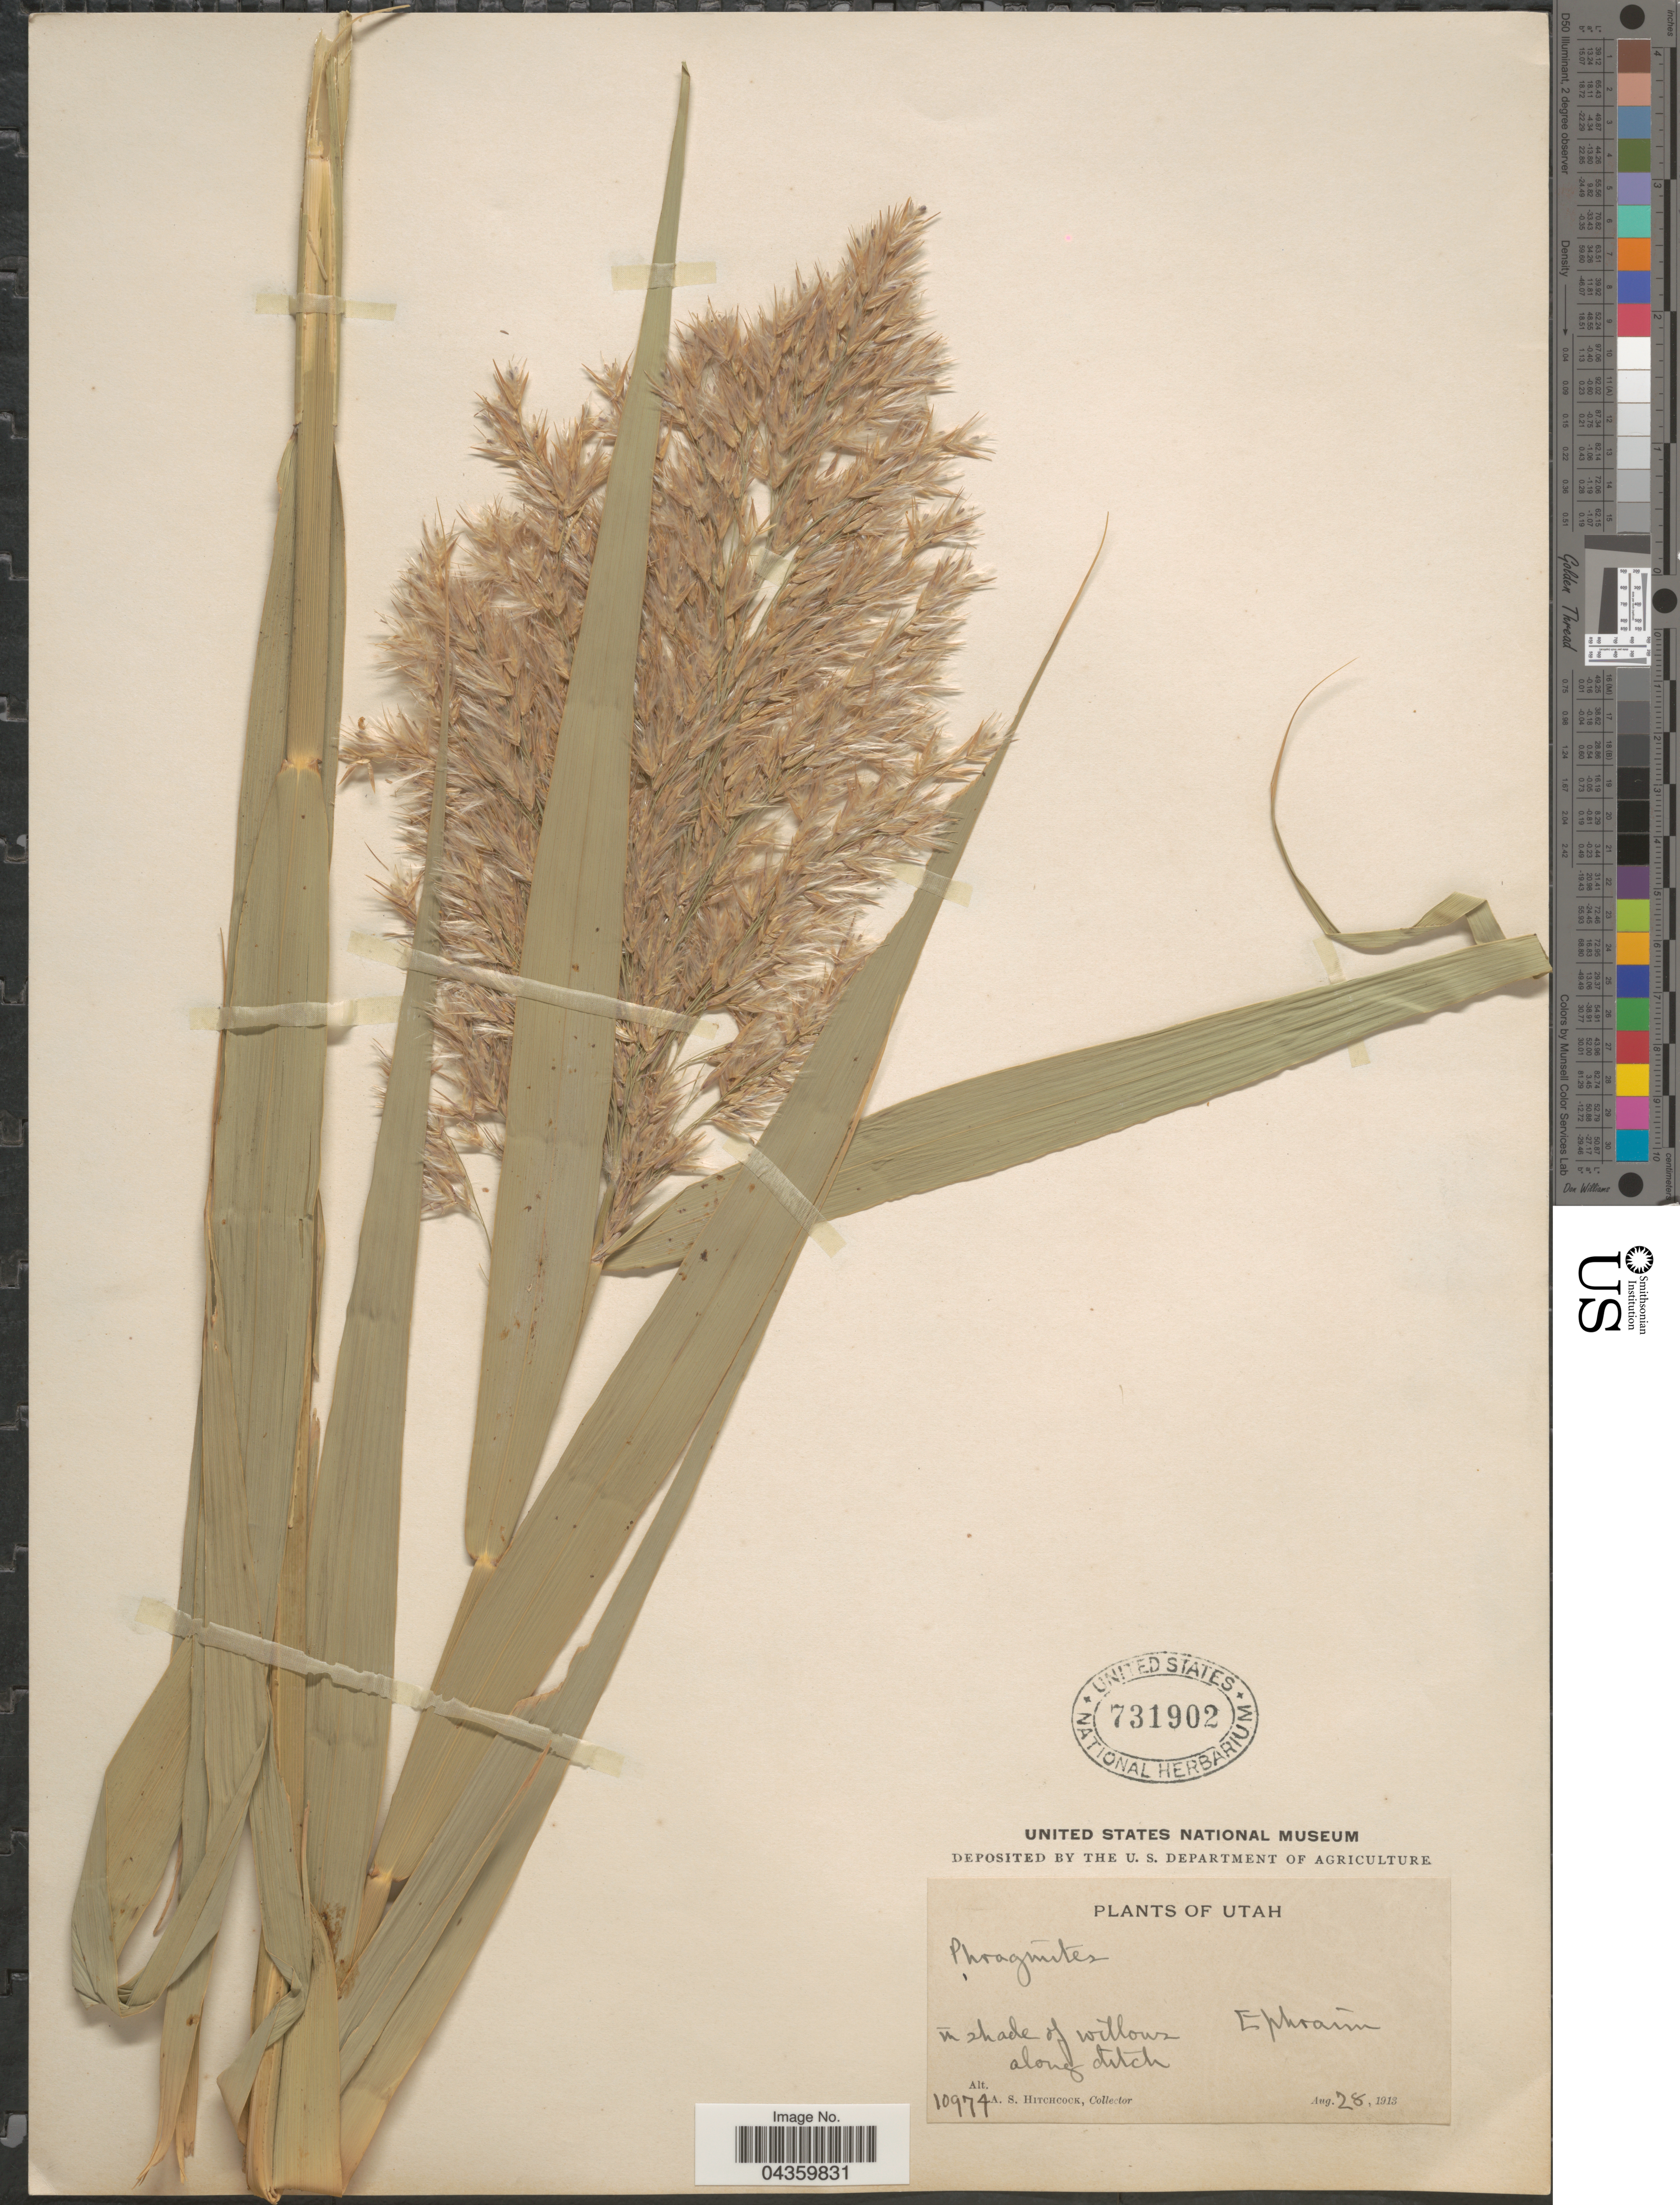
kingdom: Plantae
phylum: Tracheophyta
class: Liliopsida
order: Poales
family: Poaceae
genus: Phragmites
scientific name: Phragmites australis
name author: (Cav.) Trin. ex Steud.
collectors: A. S. Hitchcock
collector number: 10974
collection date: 1913-08-28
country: United States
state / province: Utah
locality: In shade of willows along ditch. Ephraim.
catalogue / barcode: US 731902